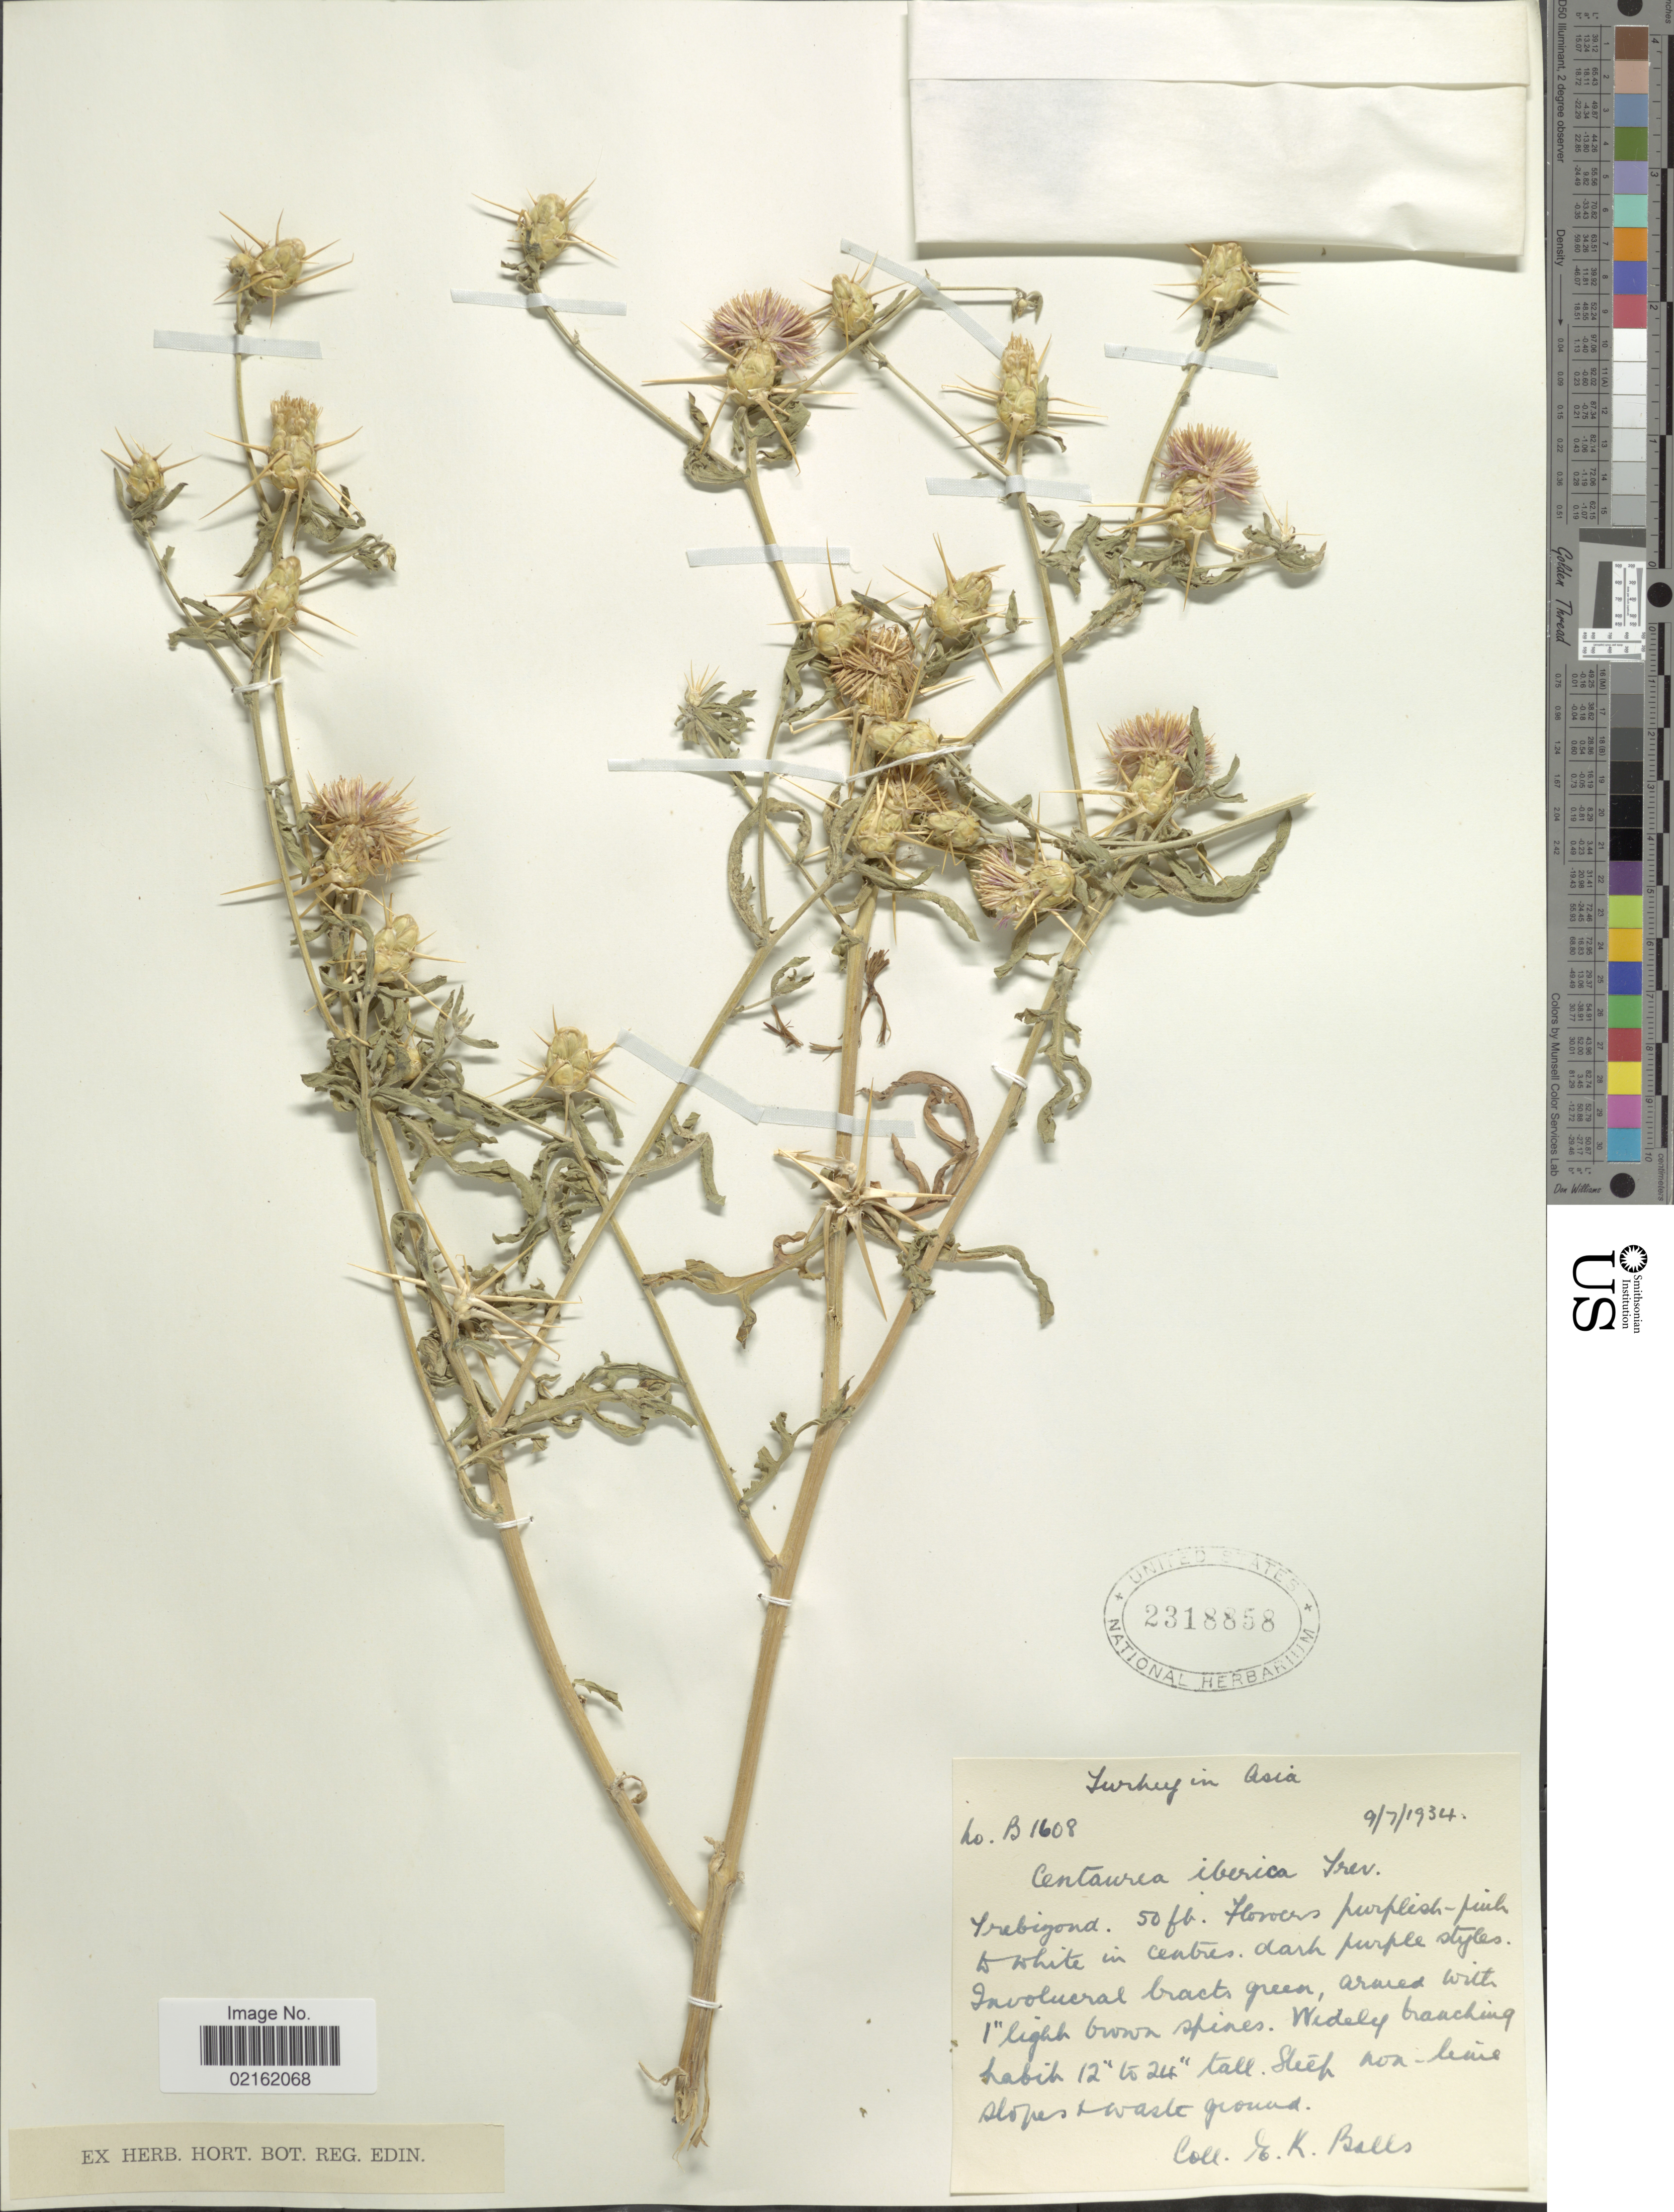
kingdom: Plantae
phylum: Tracheophyta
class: Magnoliopsida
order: Asterales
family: Asteraceae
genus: Centaurea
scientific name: Centaurea intricata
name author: Boiss.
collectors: E. K. Balls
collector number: B1608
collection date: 1934-07-09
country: Turkey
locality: Turkey in Asia, Trebigond [interpreted]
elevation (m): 15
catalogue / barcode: US 2318858